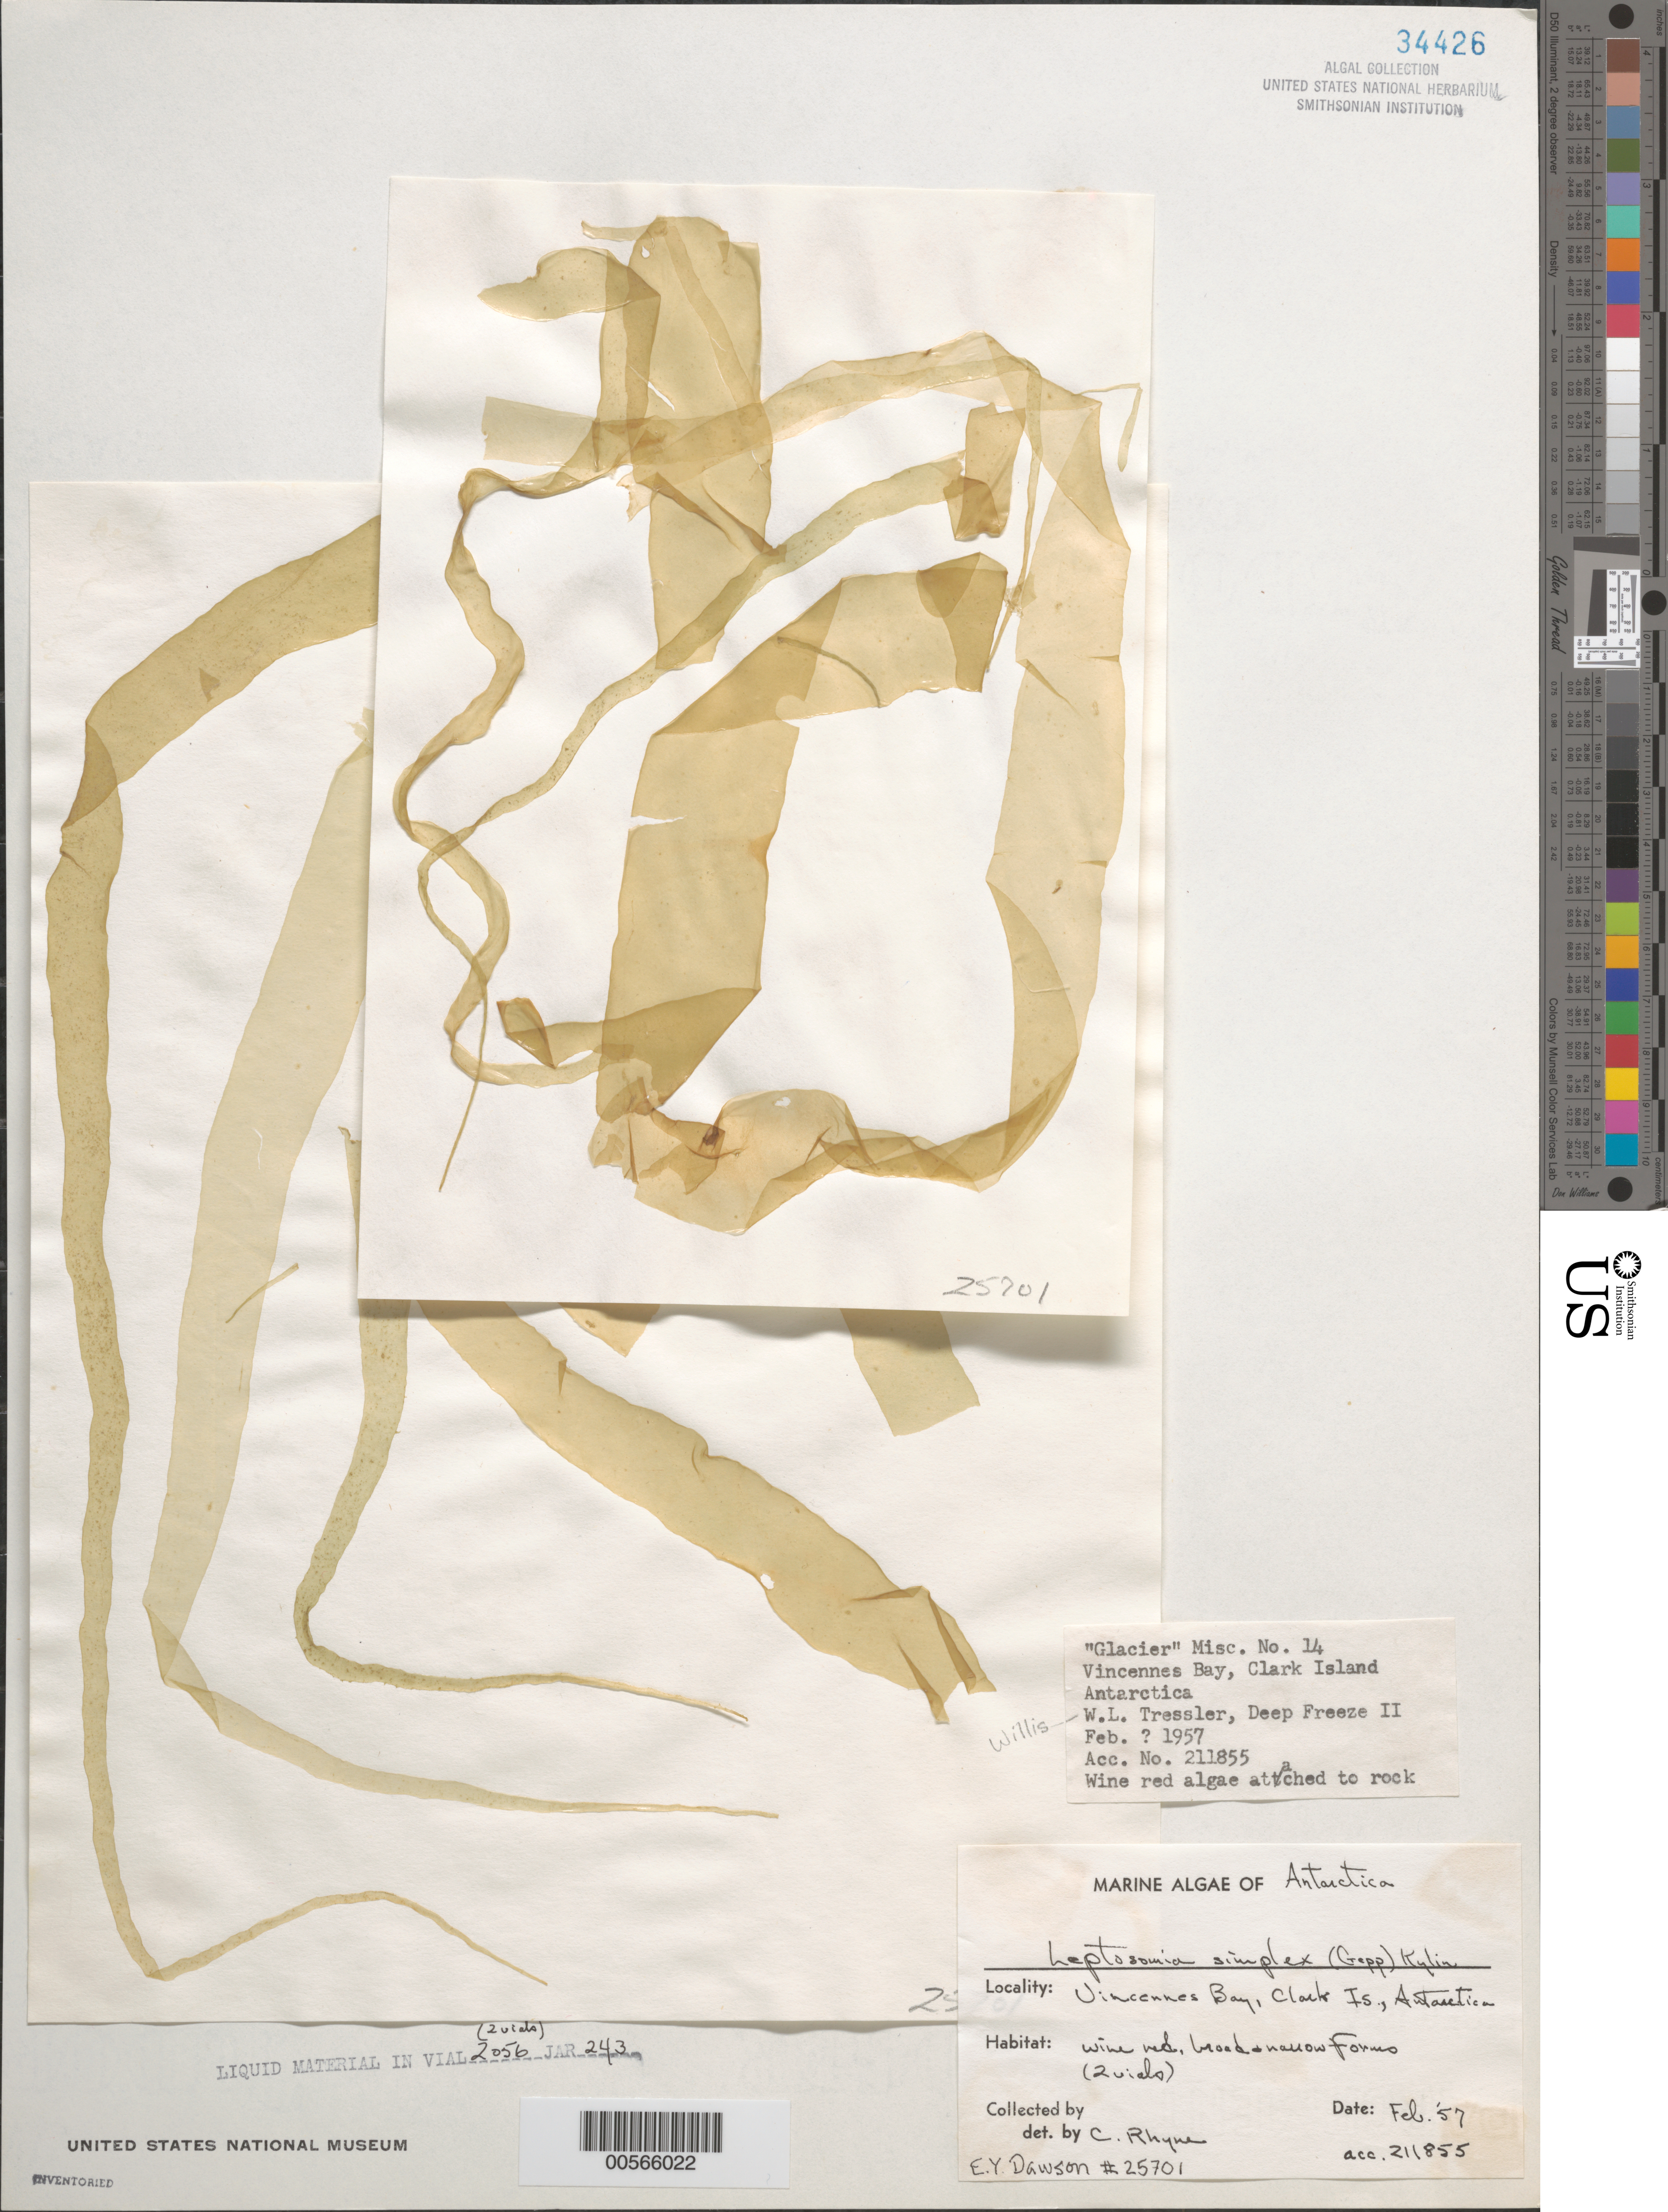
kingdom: Plantae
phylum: Rhodophyta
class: Florideophyceae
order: Palmariales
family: Palmariaceae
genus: Palmaria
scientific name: Palmaria decipiens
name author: (Reinsch) Ricker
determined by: Algae name updating Project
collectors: W. Tressler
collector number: EYD 25701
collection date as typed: Feb 1957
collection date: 1957-02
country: Antarctica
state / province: Wilkes Land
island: Clark Island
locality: Vincennes Bay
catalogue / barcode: US 34426